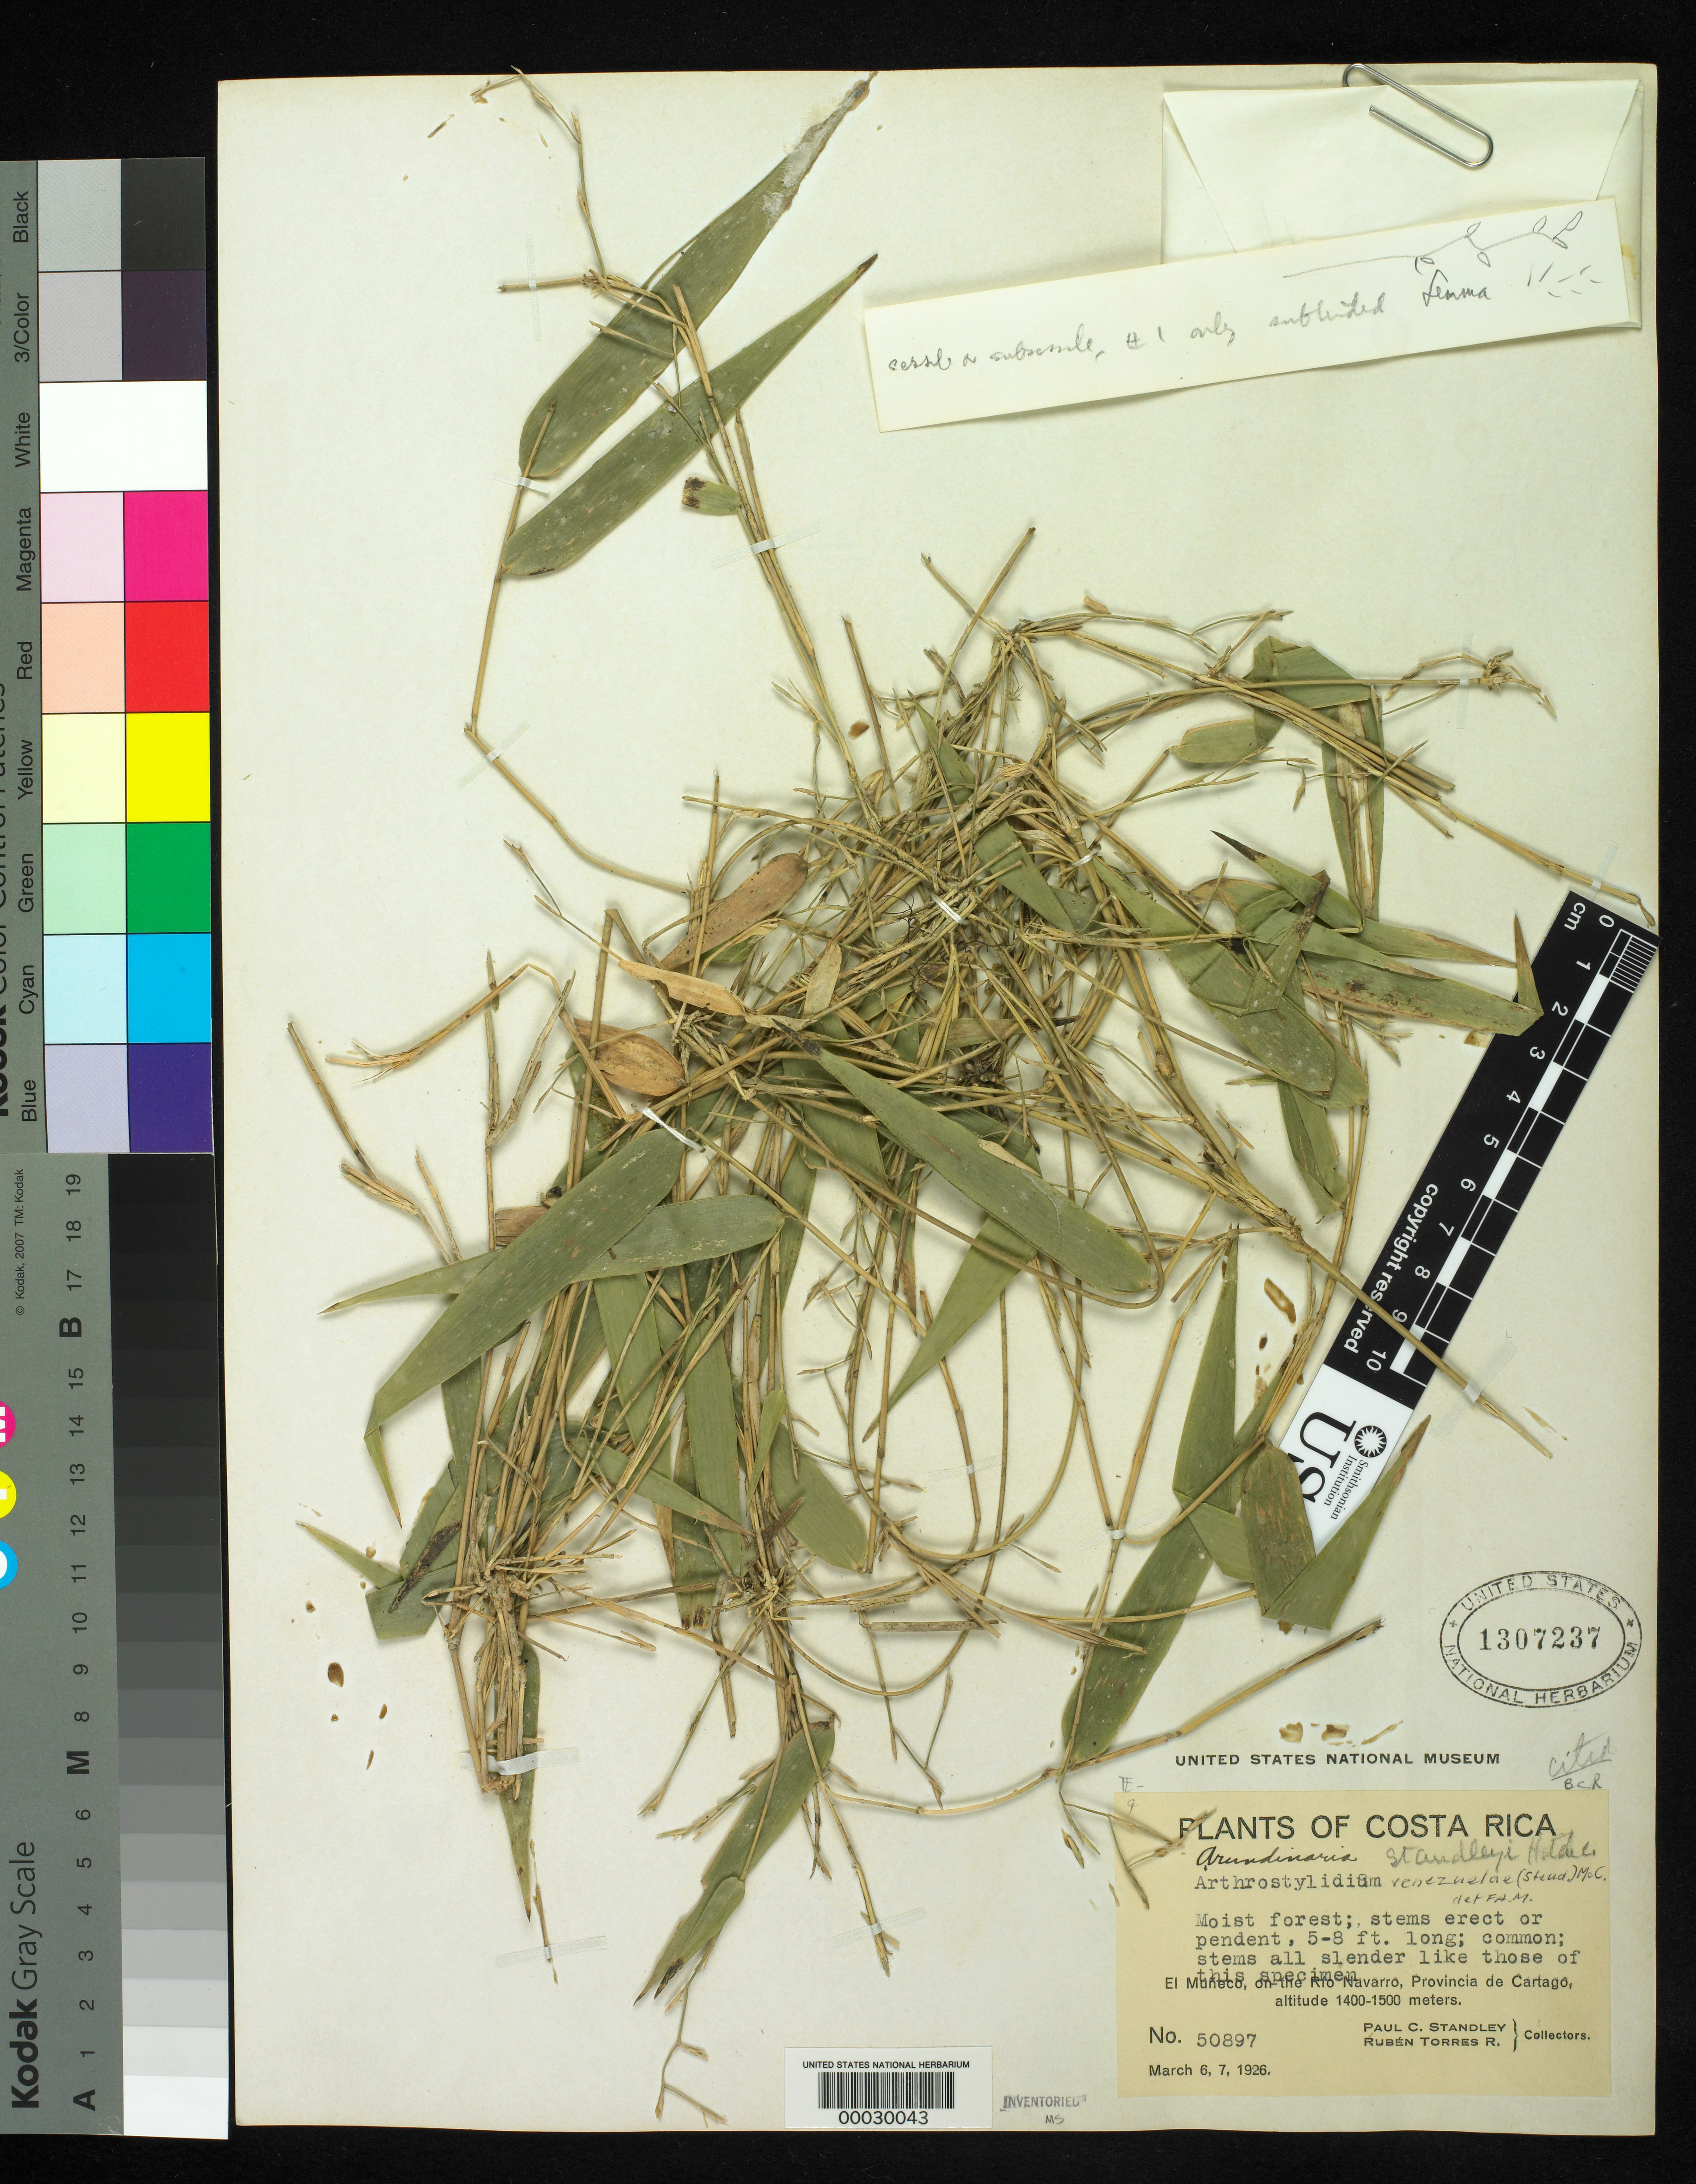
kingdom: Plantae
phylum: Tracheophyta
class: Liliopsida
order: Poales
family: Poaceae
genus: Arthrostylidium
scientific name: Arthrostylidium venezuelae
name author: (Steud.) McClure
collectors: P. C. Standley & R. Torres Rojas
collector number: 50897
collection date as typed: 06 Mar 1926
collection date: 1926-03-06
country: Costa Rica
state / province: Cartago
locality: El Muneco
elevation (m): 1400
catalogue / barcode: US 1307237